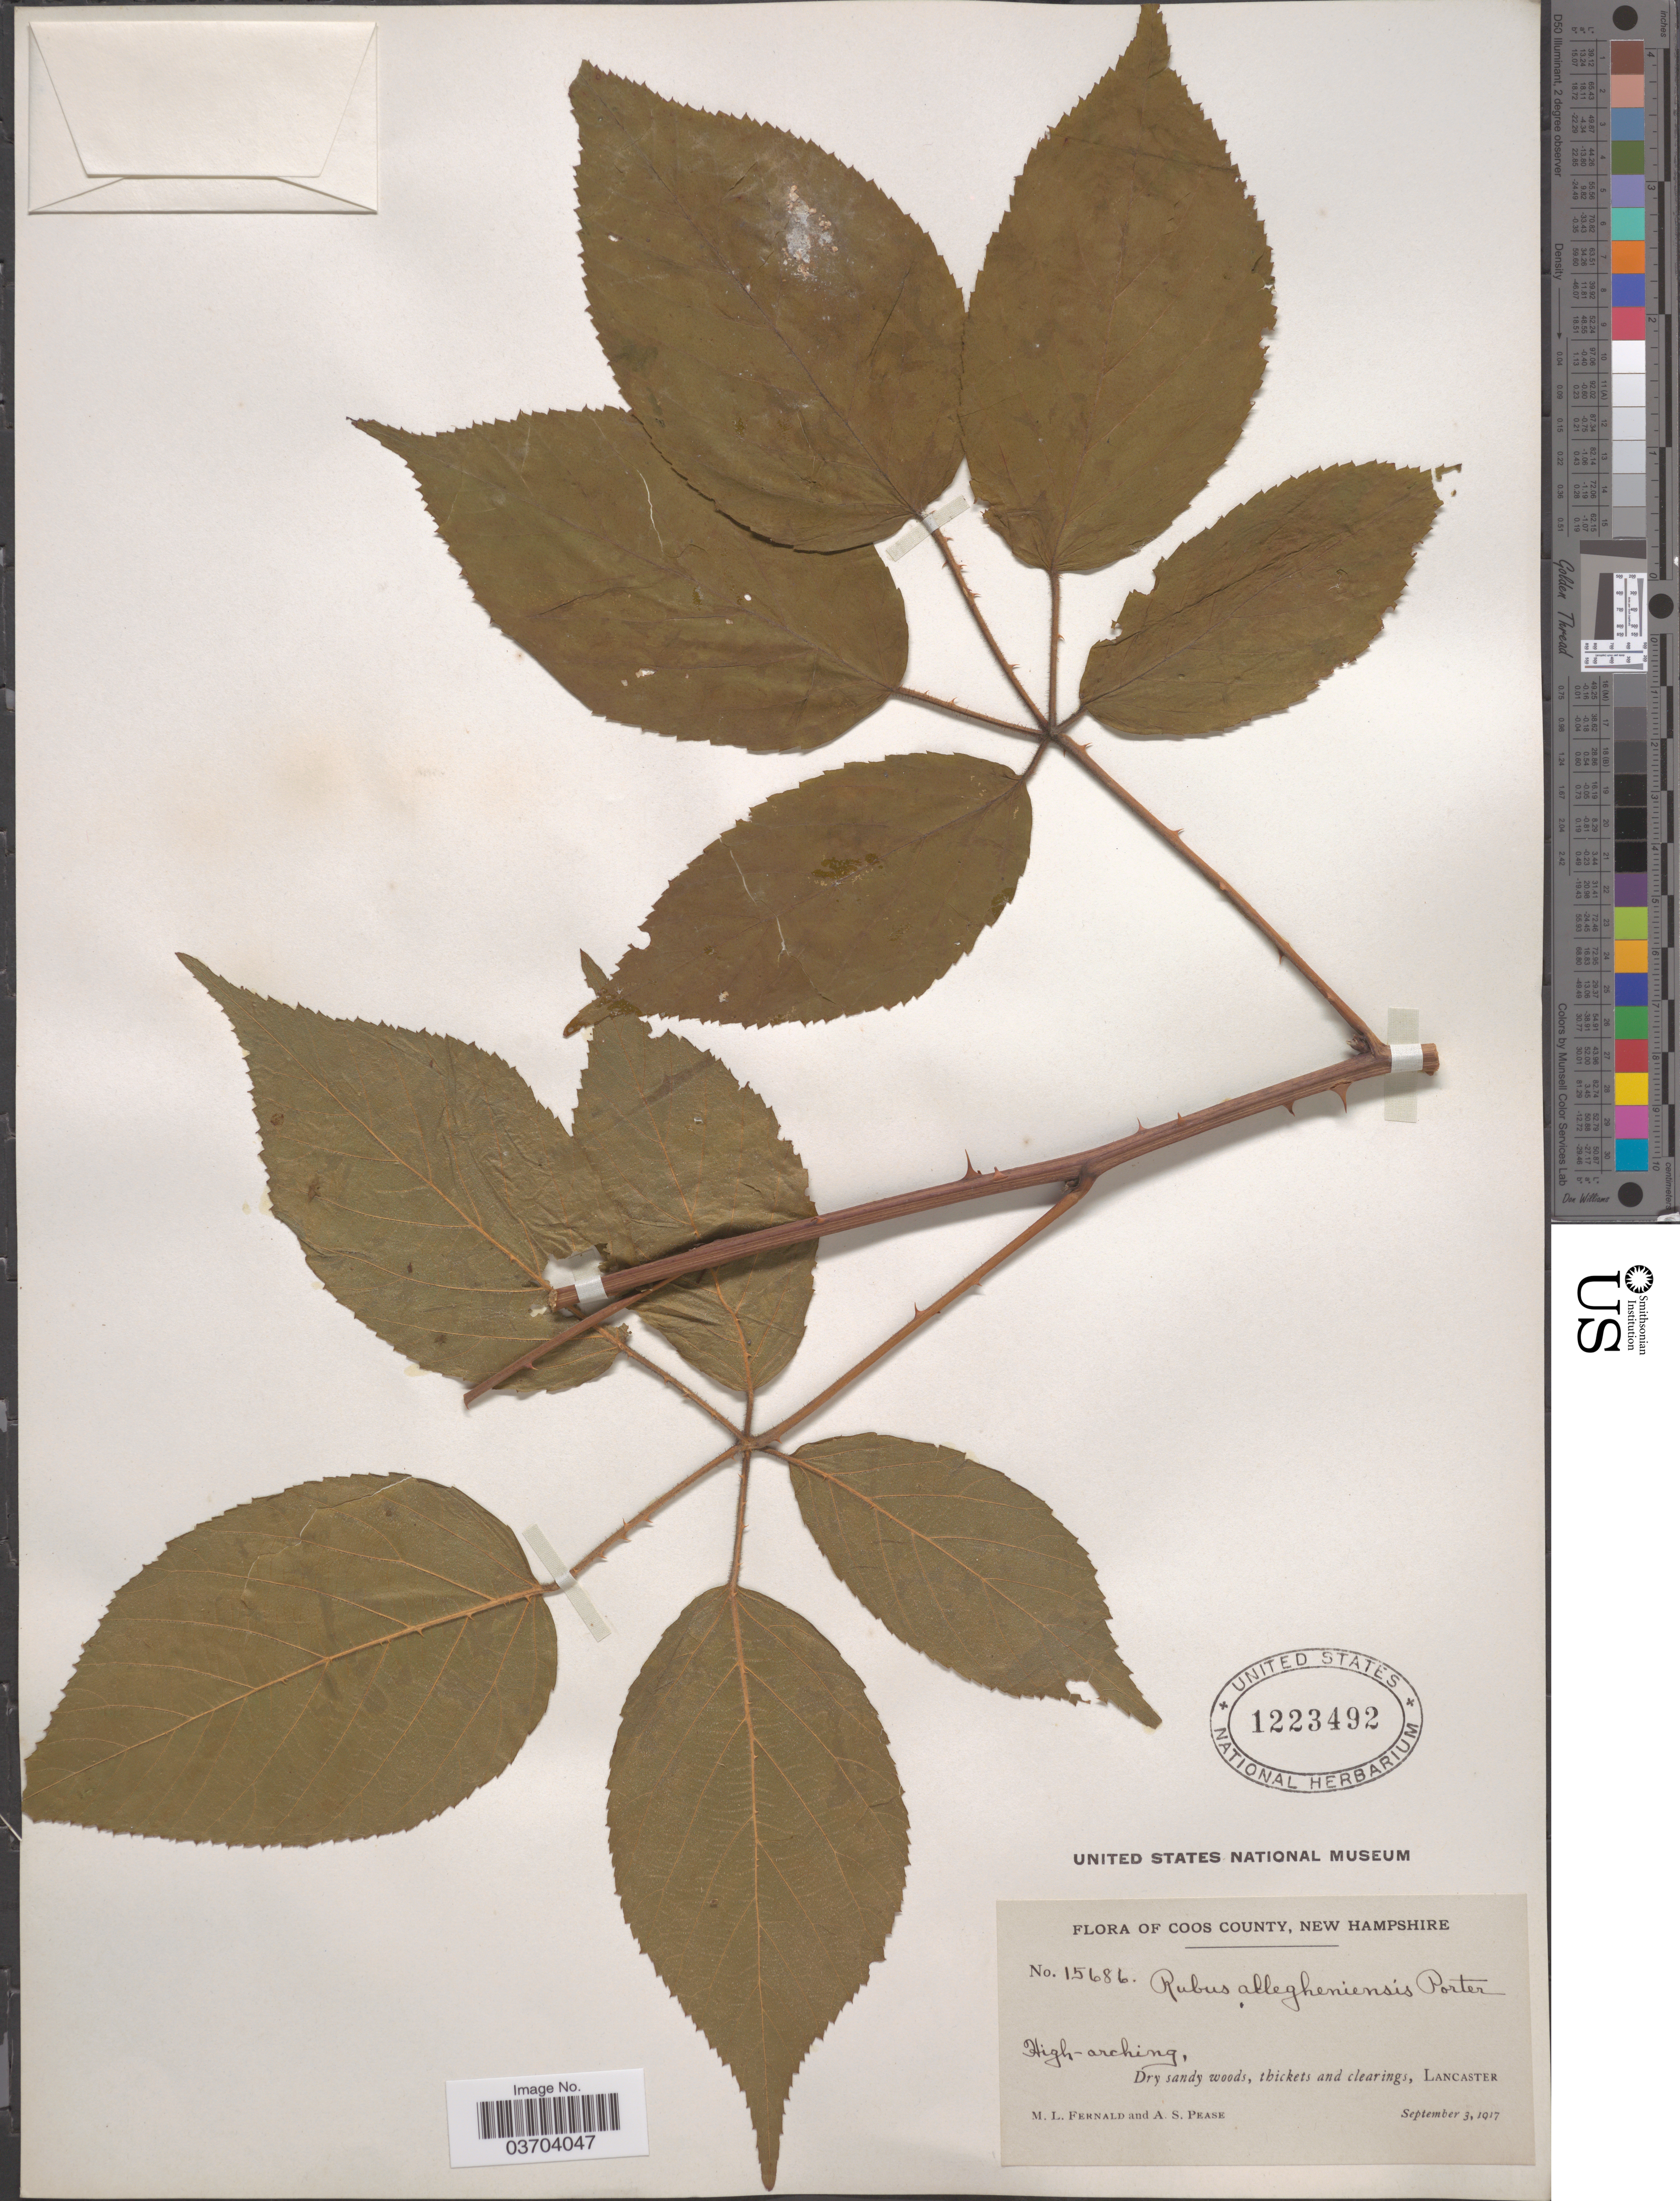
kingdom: Plantae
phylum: Tracheophyta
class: Magnoliopsida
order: Rosales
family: Rosaceae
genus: Rubus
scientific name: Rubus allegheniensis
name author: Porter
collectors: M. L. Fernald & A. S. Pease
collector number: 15686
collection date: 1917-09-03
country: United States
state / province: New Hampshire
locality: Coos County. Lancaster.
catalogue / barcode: US 1223492